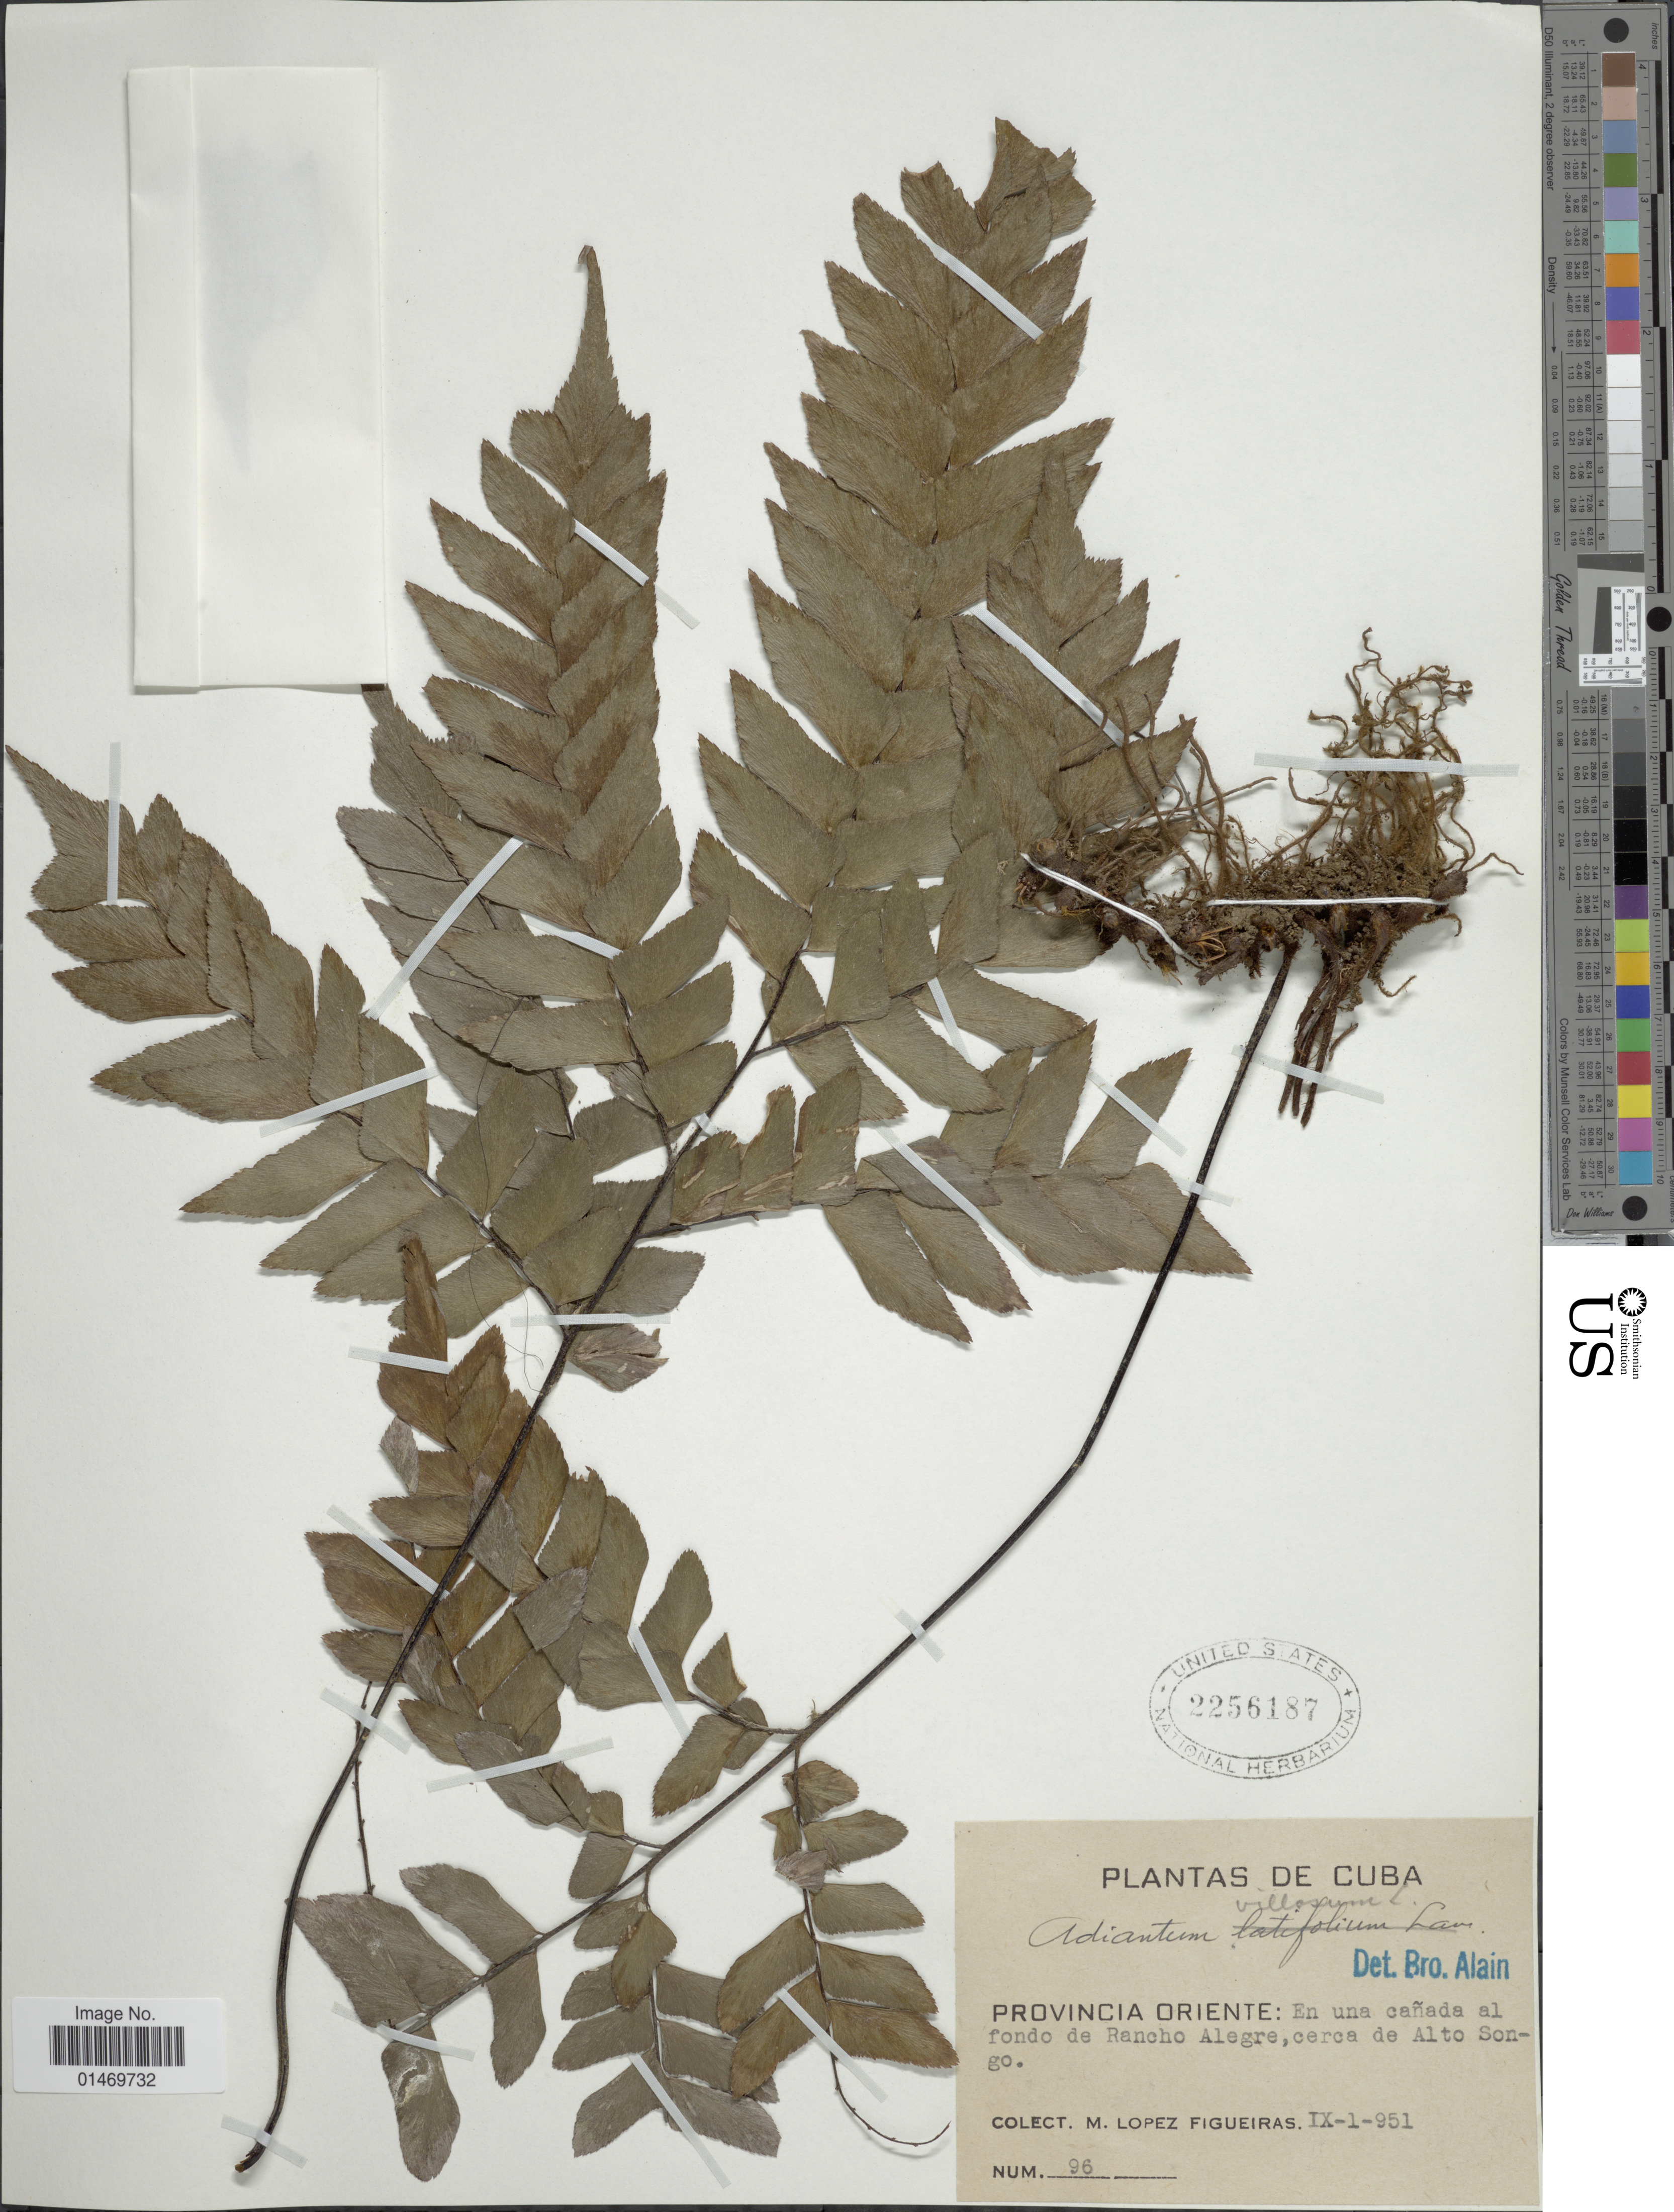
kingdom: Plantae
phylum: Tracheophyta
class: Polypodiopsida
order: Polypodiales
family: Pteridaceae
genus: Adiantum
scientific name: Adiantum villosum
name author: L.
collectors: M. López Figueiras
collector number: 96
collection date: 1951-09-01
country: Cuba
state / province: Oriente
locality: Cuba, En una canada al fondo de Rancho Alegre, cecra de Alto Songo.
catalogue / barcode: US 2256187